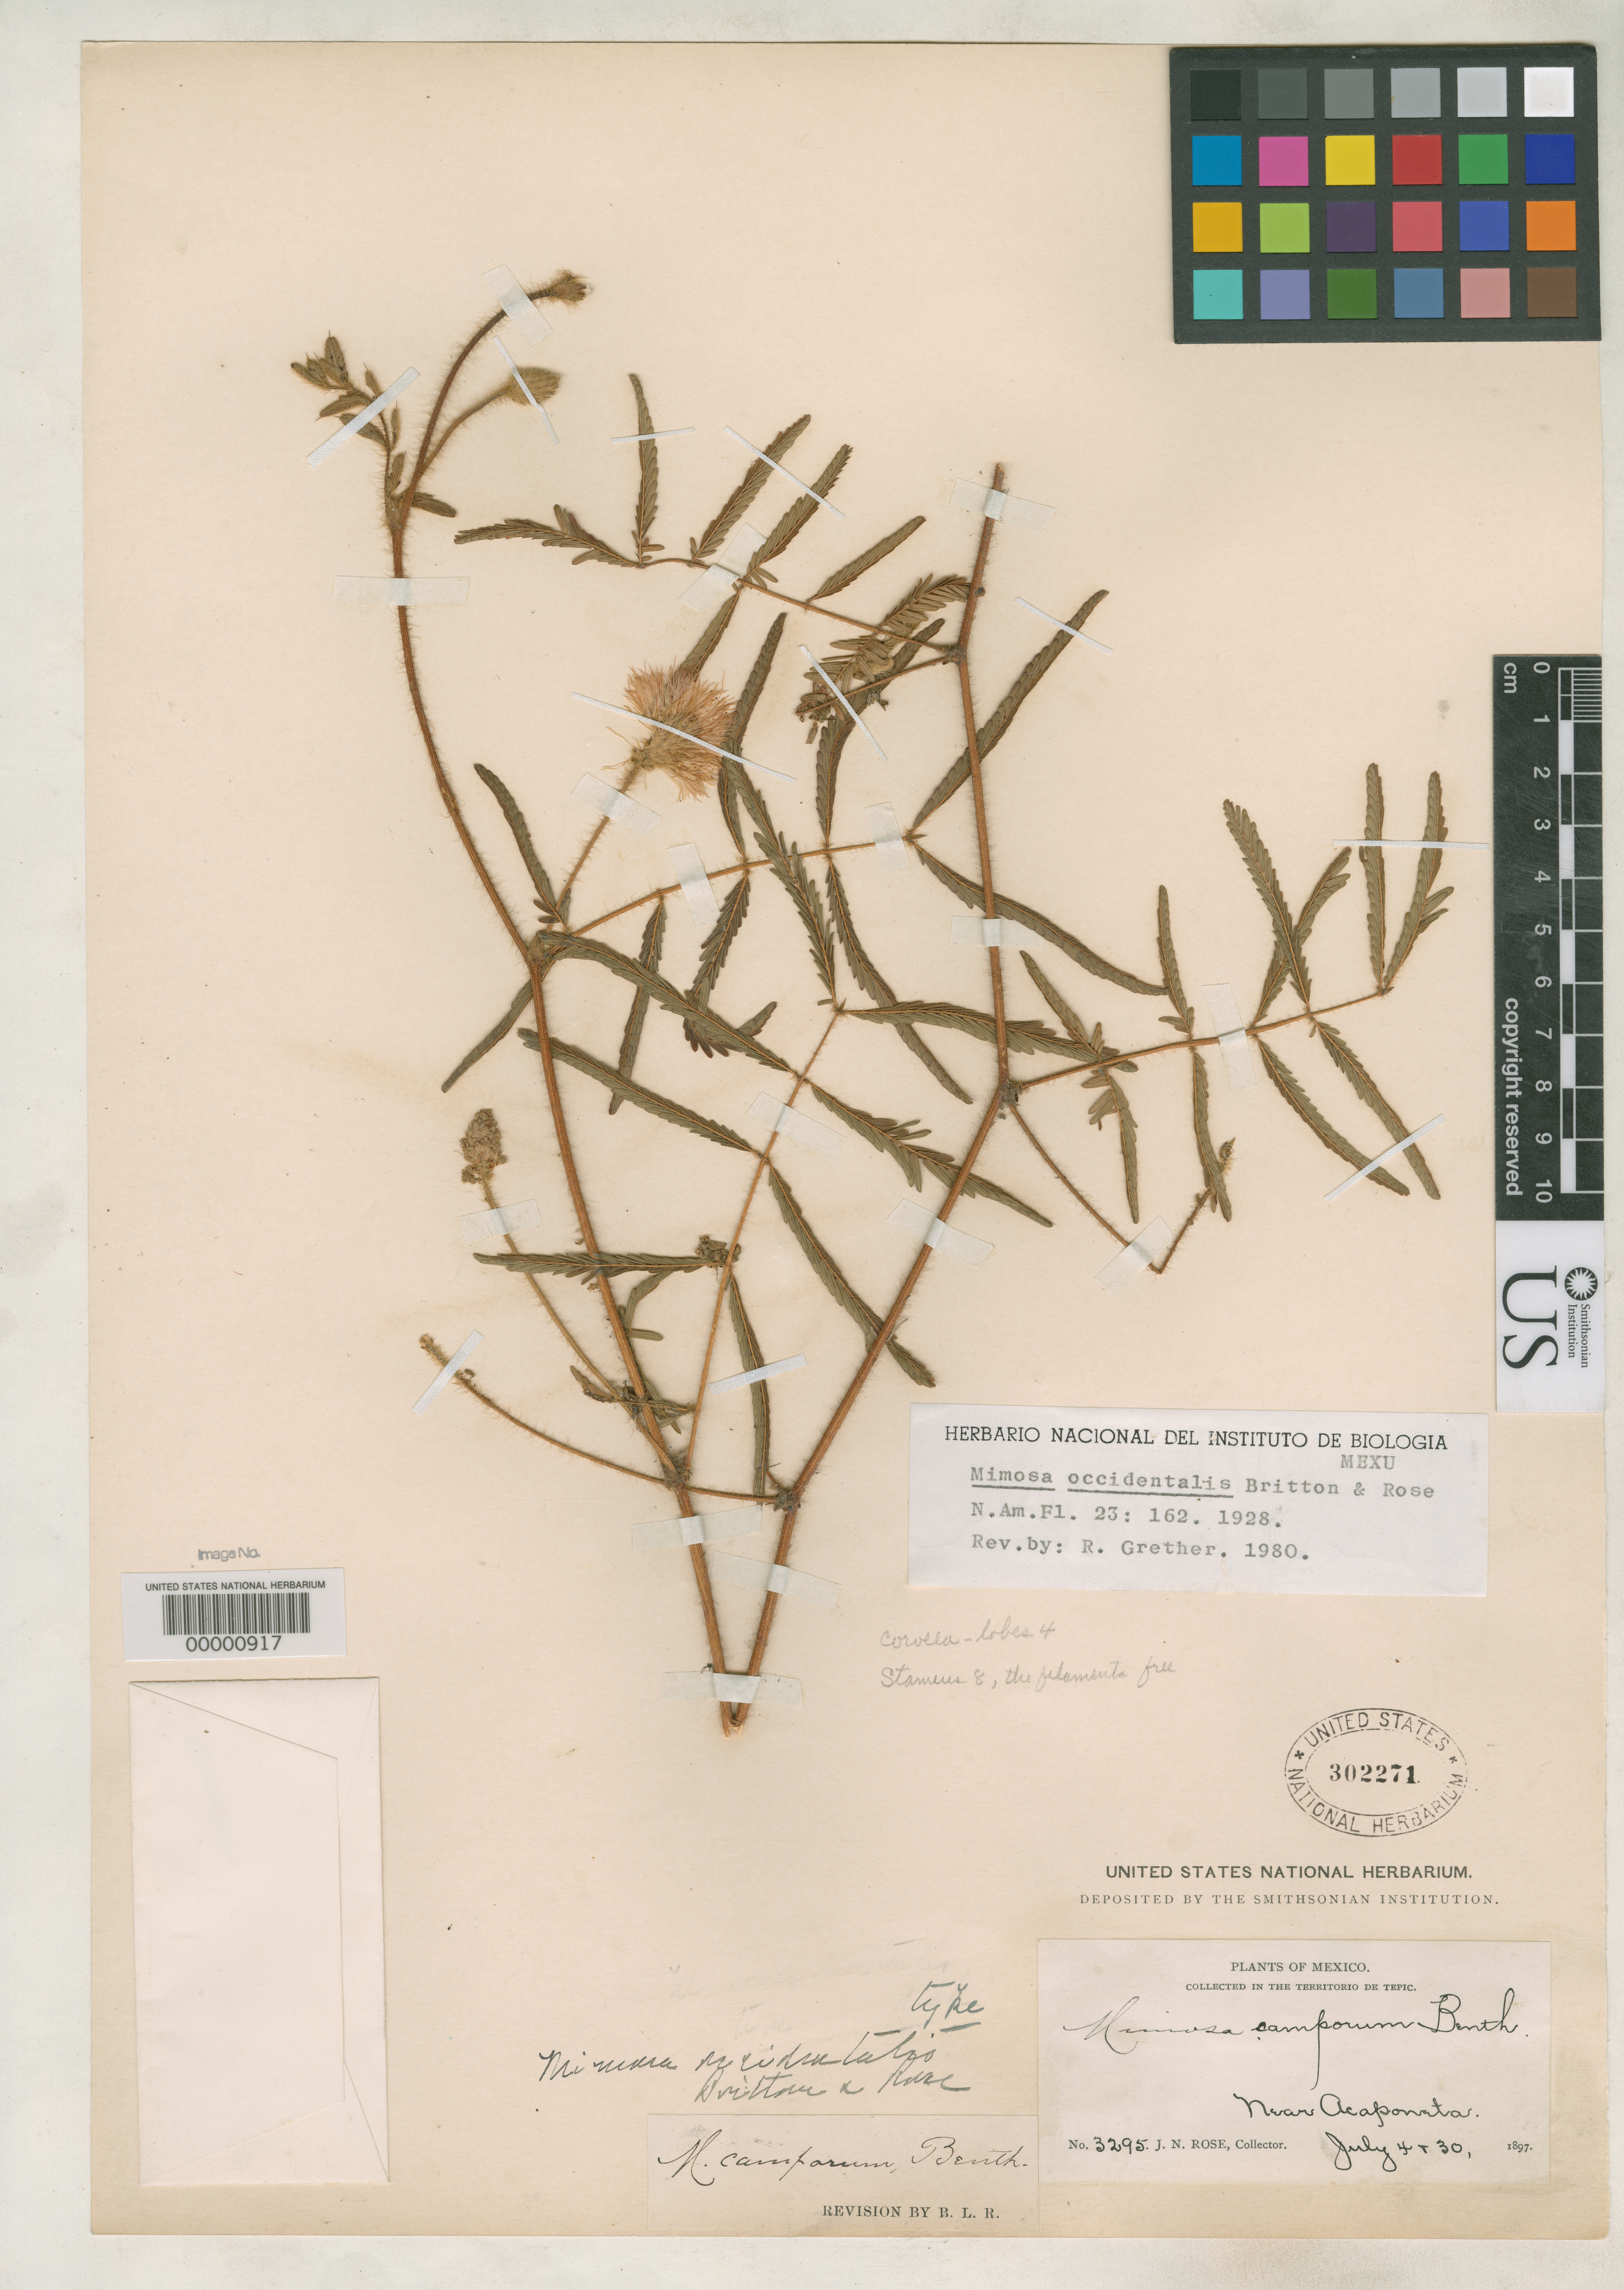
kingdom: Plantae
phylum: Tracheophyta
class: Magnoliopsida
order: Fabales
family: Fabaceae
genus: Mimosa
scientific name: Mimosa occidentalis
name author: Britton & Rose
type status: Type Collection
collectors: J. N. Rose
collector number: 3295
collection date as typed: Jul 1897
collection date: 1897-07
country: Mexico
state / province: Nayarit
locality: Near Acaponeta, Tepic Territorio.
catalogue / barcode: US 302271